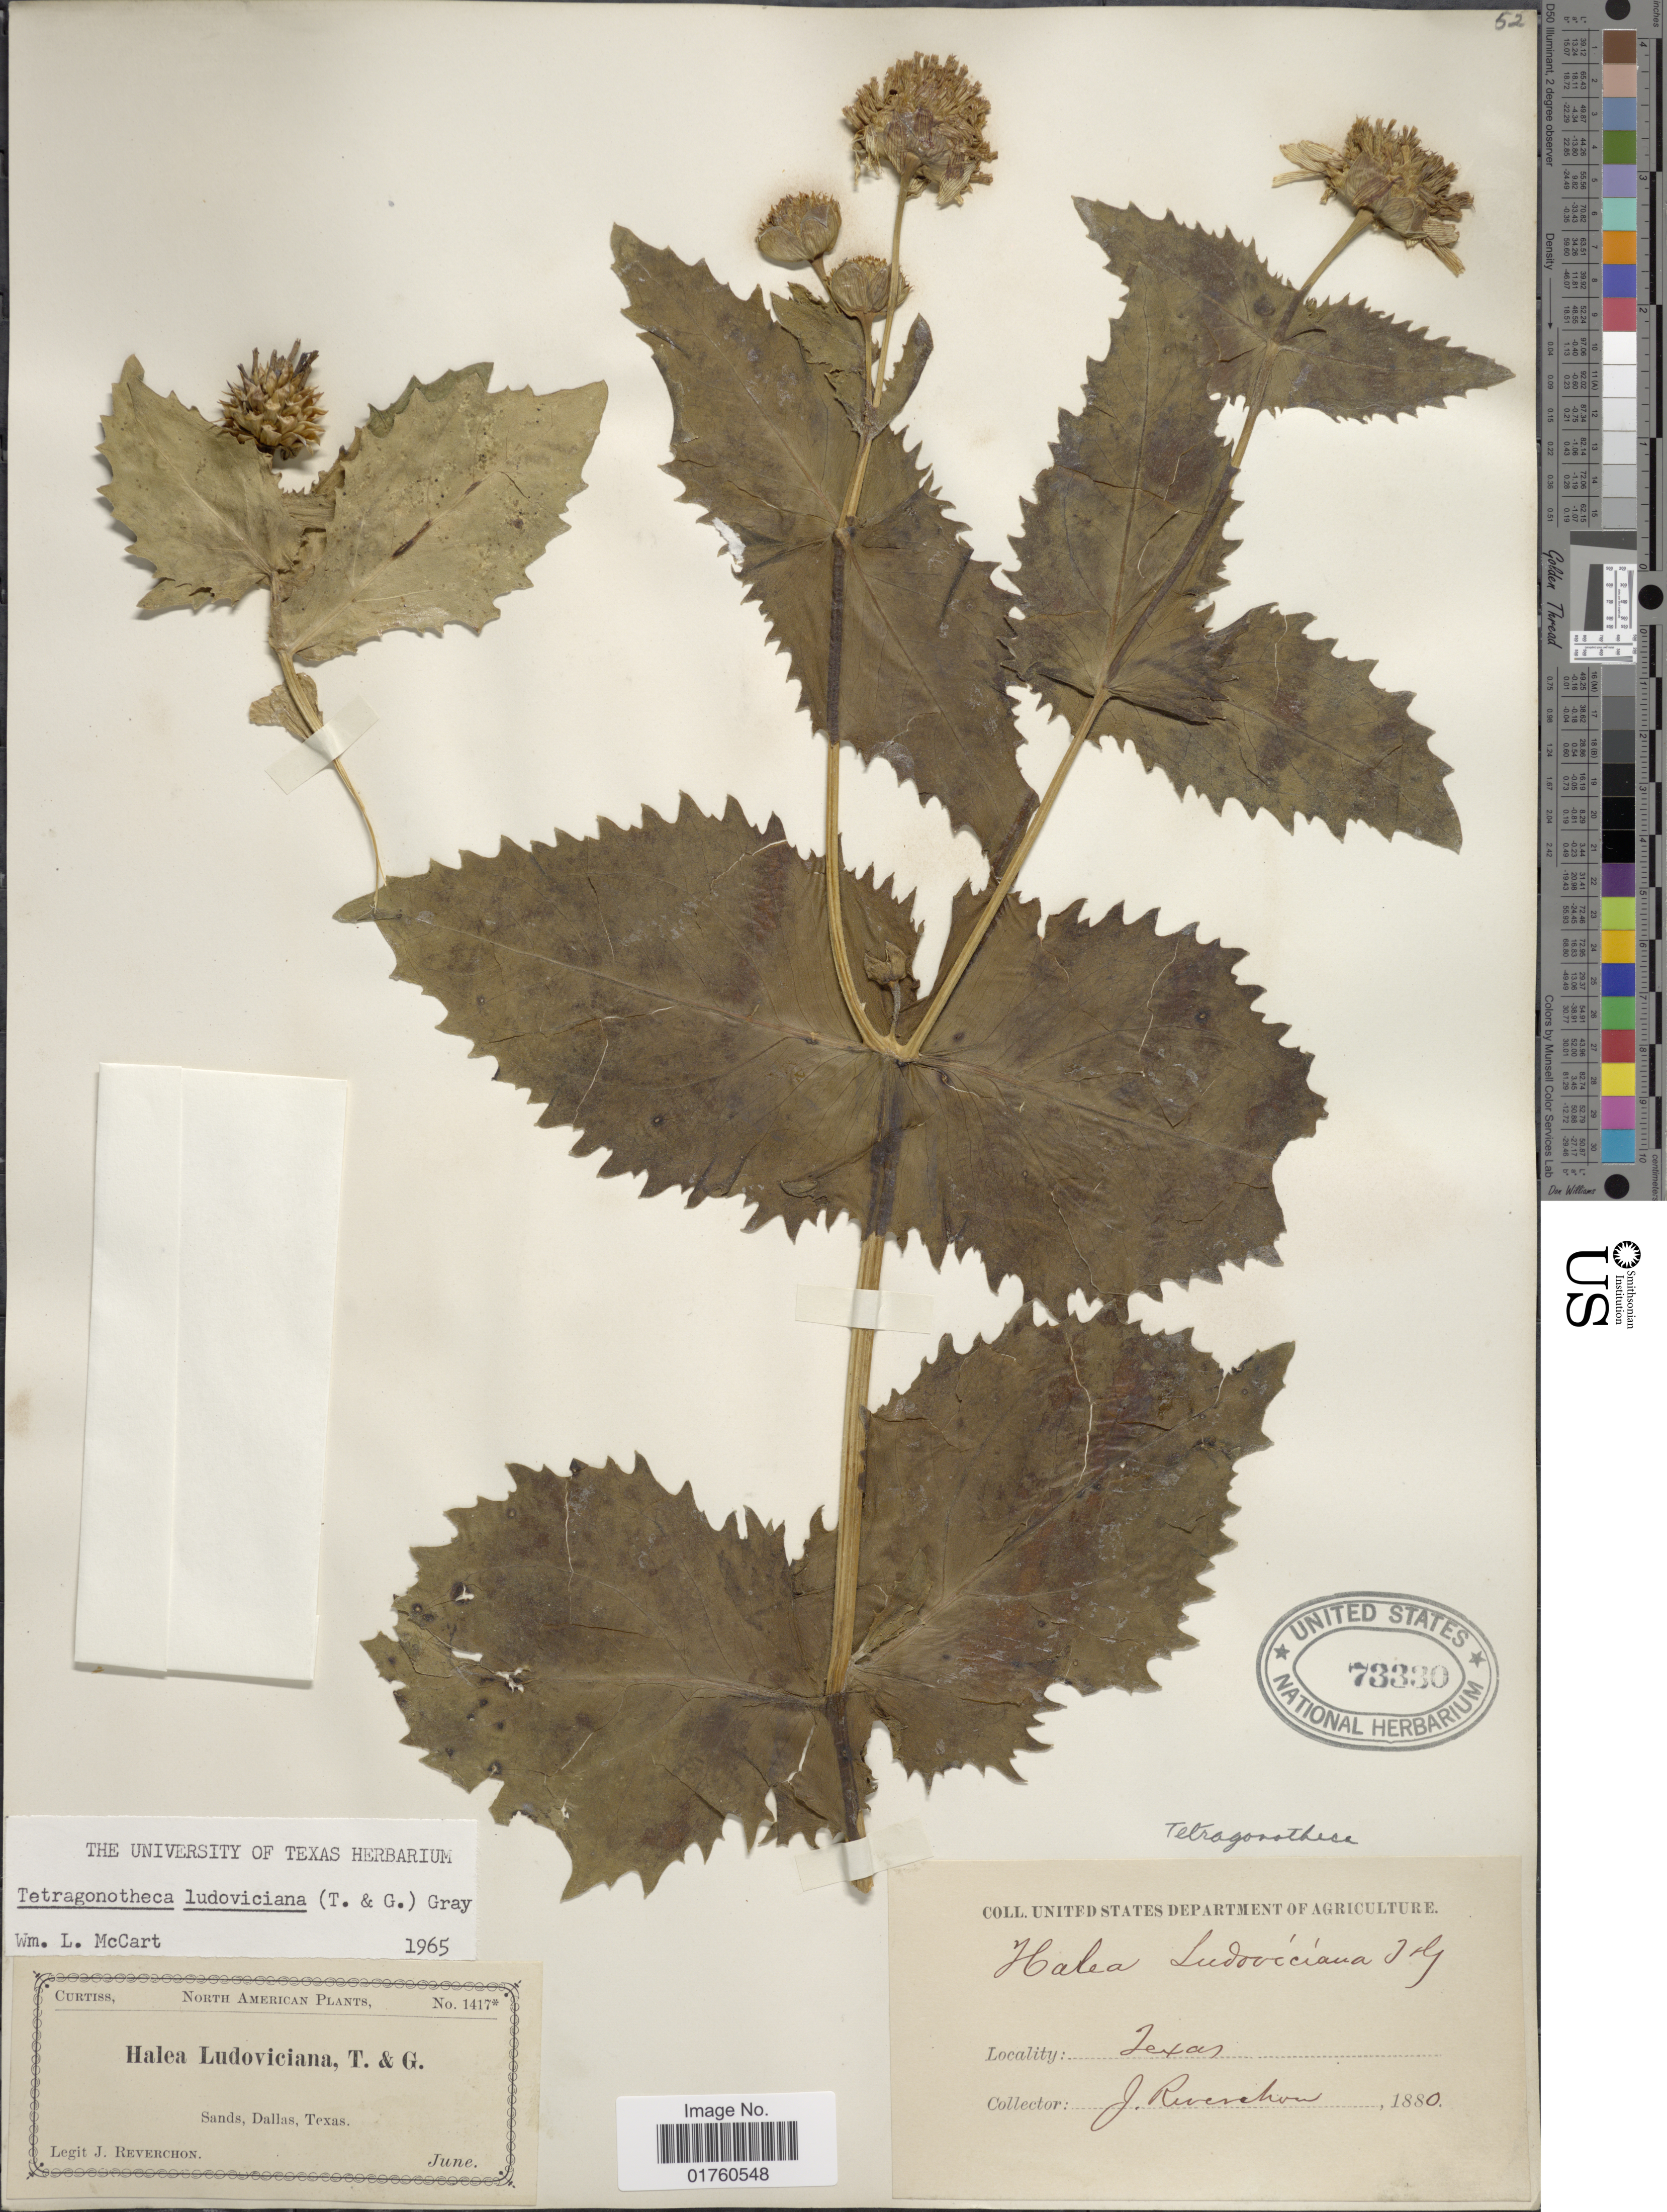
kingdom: Plantae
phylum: Tracheophyta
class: Magnoliopsida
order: Asterales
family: Asteraceae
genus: Tetragonotheca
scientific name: Tetragonotheca ludoviciana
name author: A. Gray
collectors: J. Reverchon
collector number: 1417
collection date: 1880-06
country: United States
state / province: Texas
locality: Sands, Dallas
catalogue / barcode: US 73330